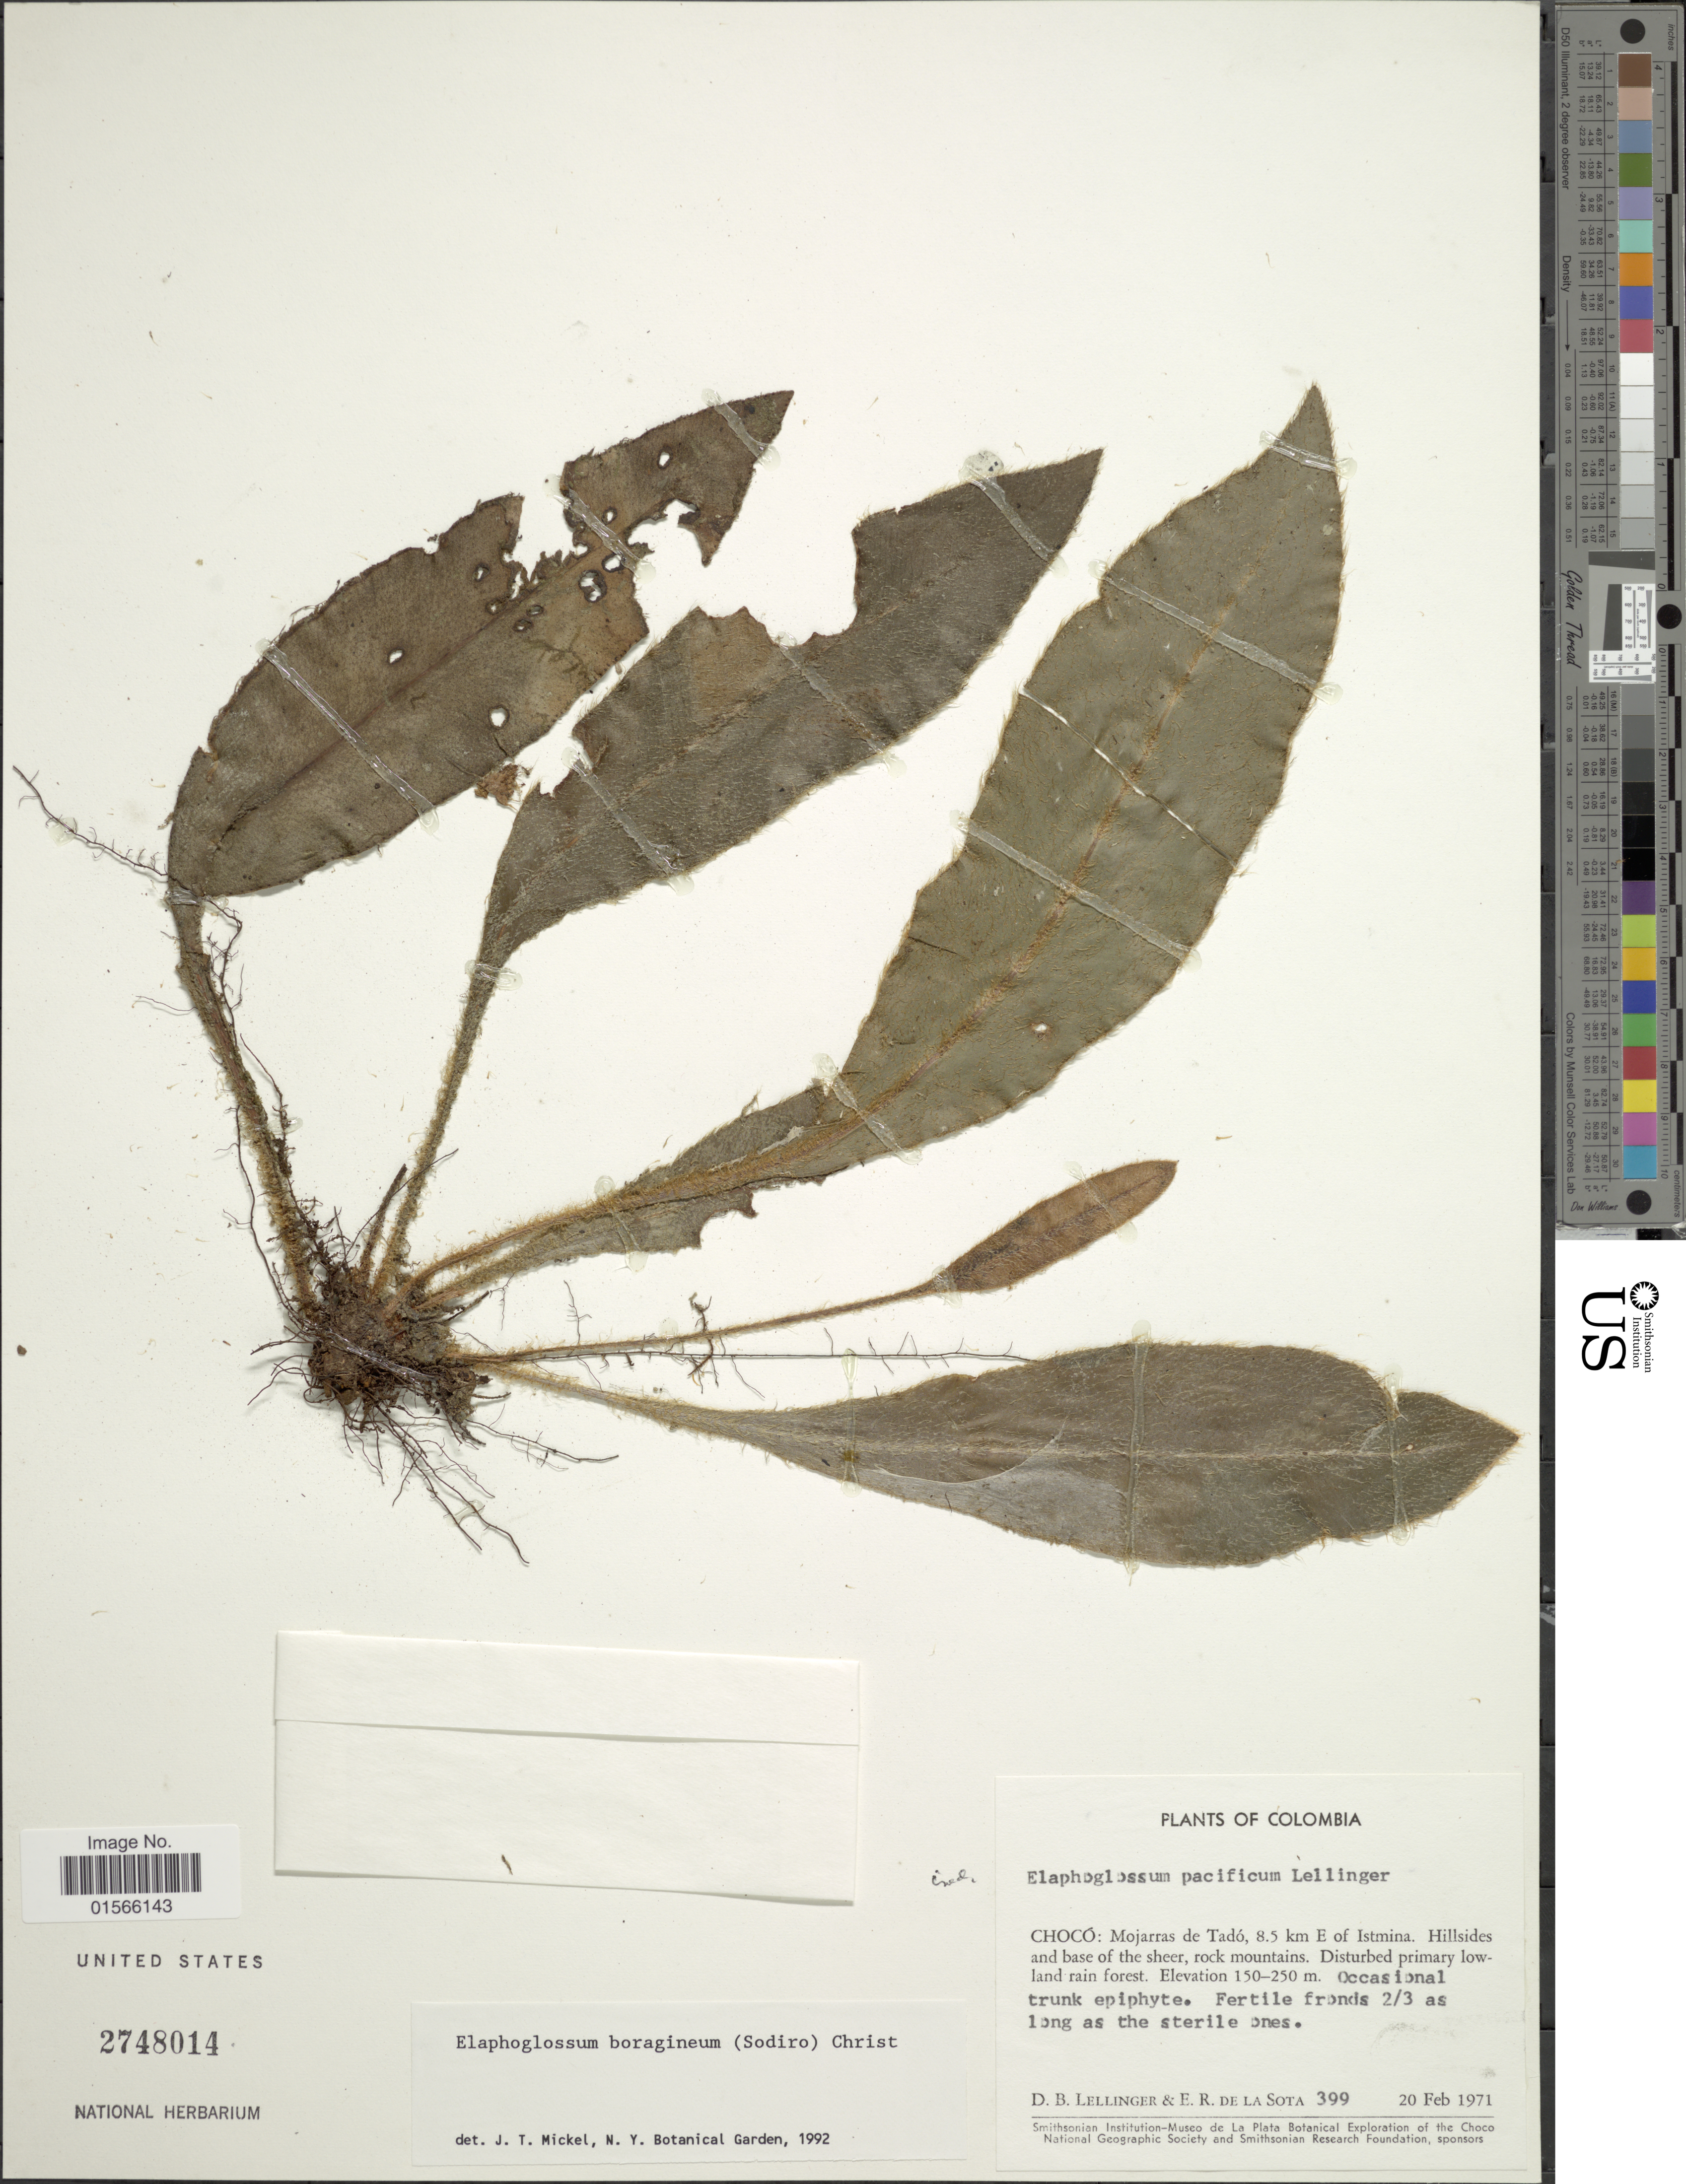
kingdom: Plantae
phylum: Tracheophyta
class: Polypodiopsida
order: Polypodiales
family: Dryopteridaceae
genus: Elaphoglossum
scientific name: Elaphoglossum boragineum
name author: (Sodiro) Christ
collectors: D. B. Lellinger & E. R. de la Sota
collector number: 399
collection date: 1971-02-20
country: Colombia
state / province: Chocó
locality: Mojarras de Tadó, 8.5 km E of Istmina. Hillsides and base of the sheer, rock mountains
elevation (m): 150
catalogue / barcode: US 2748014